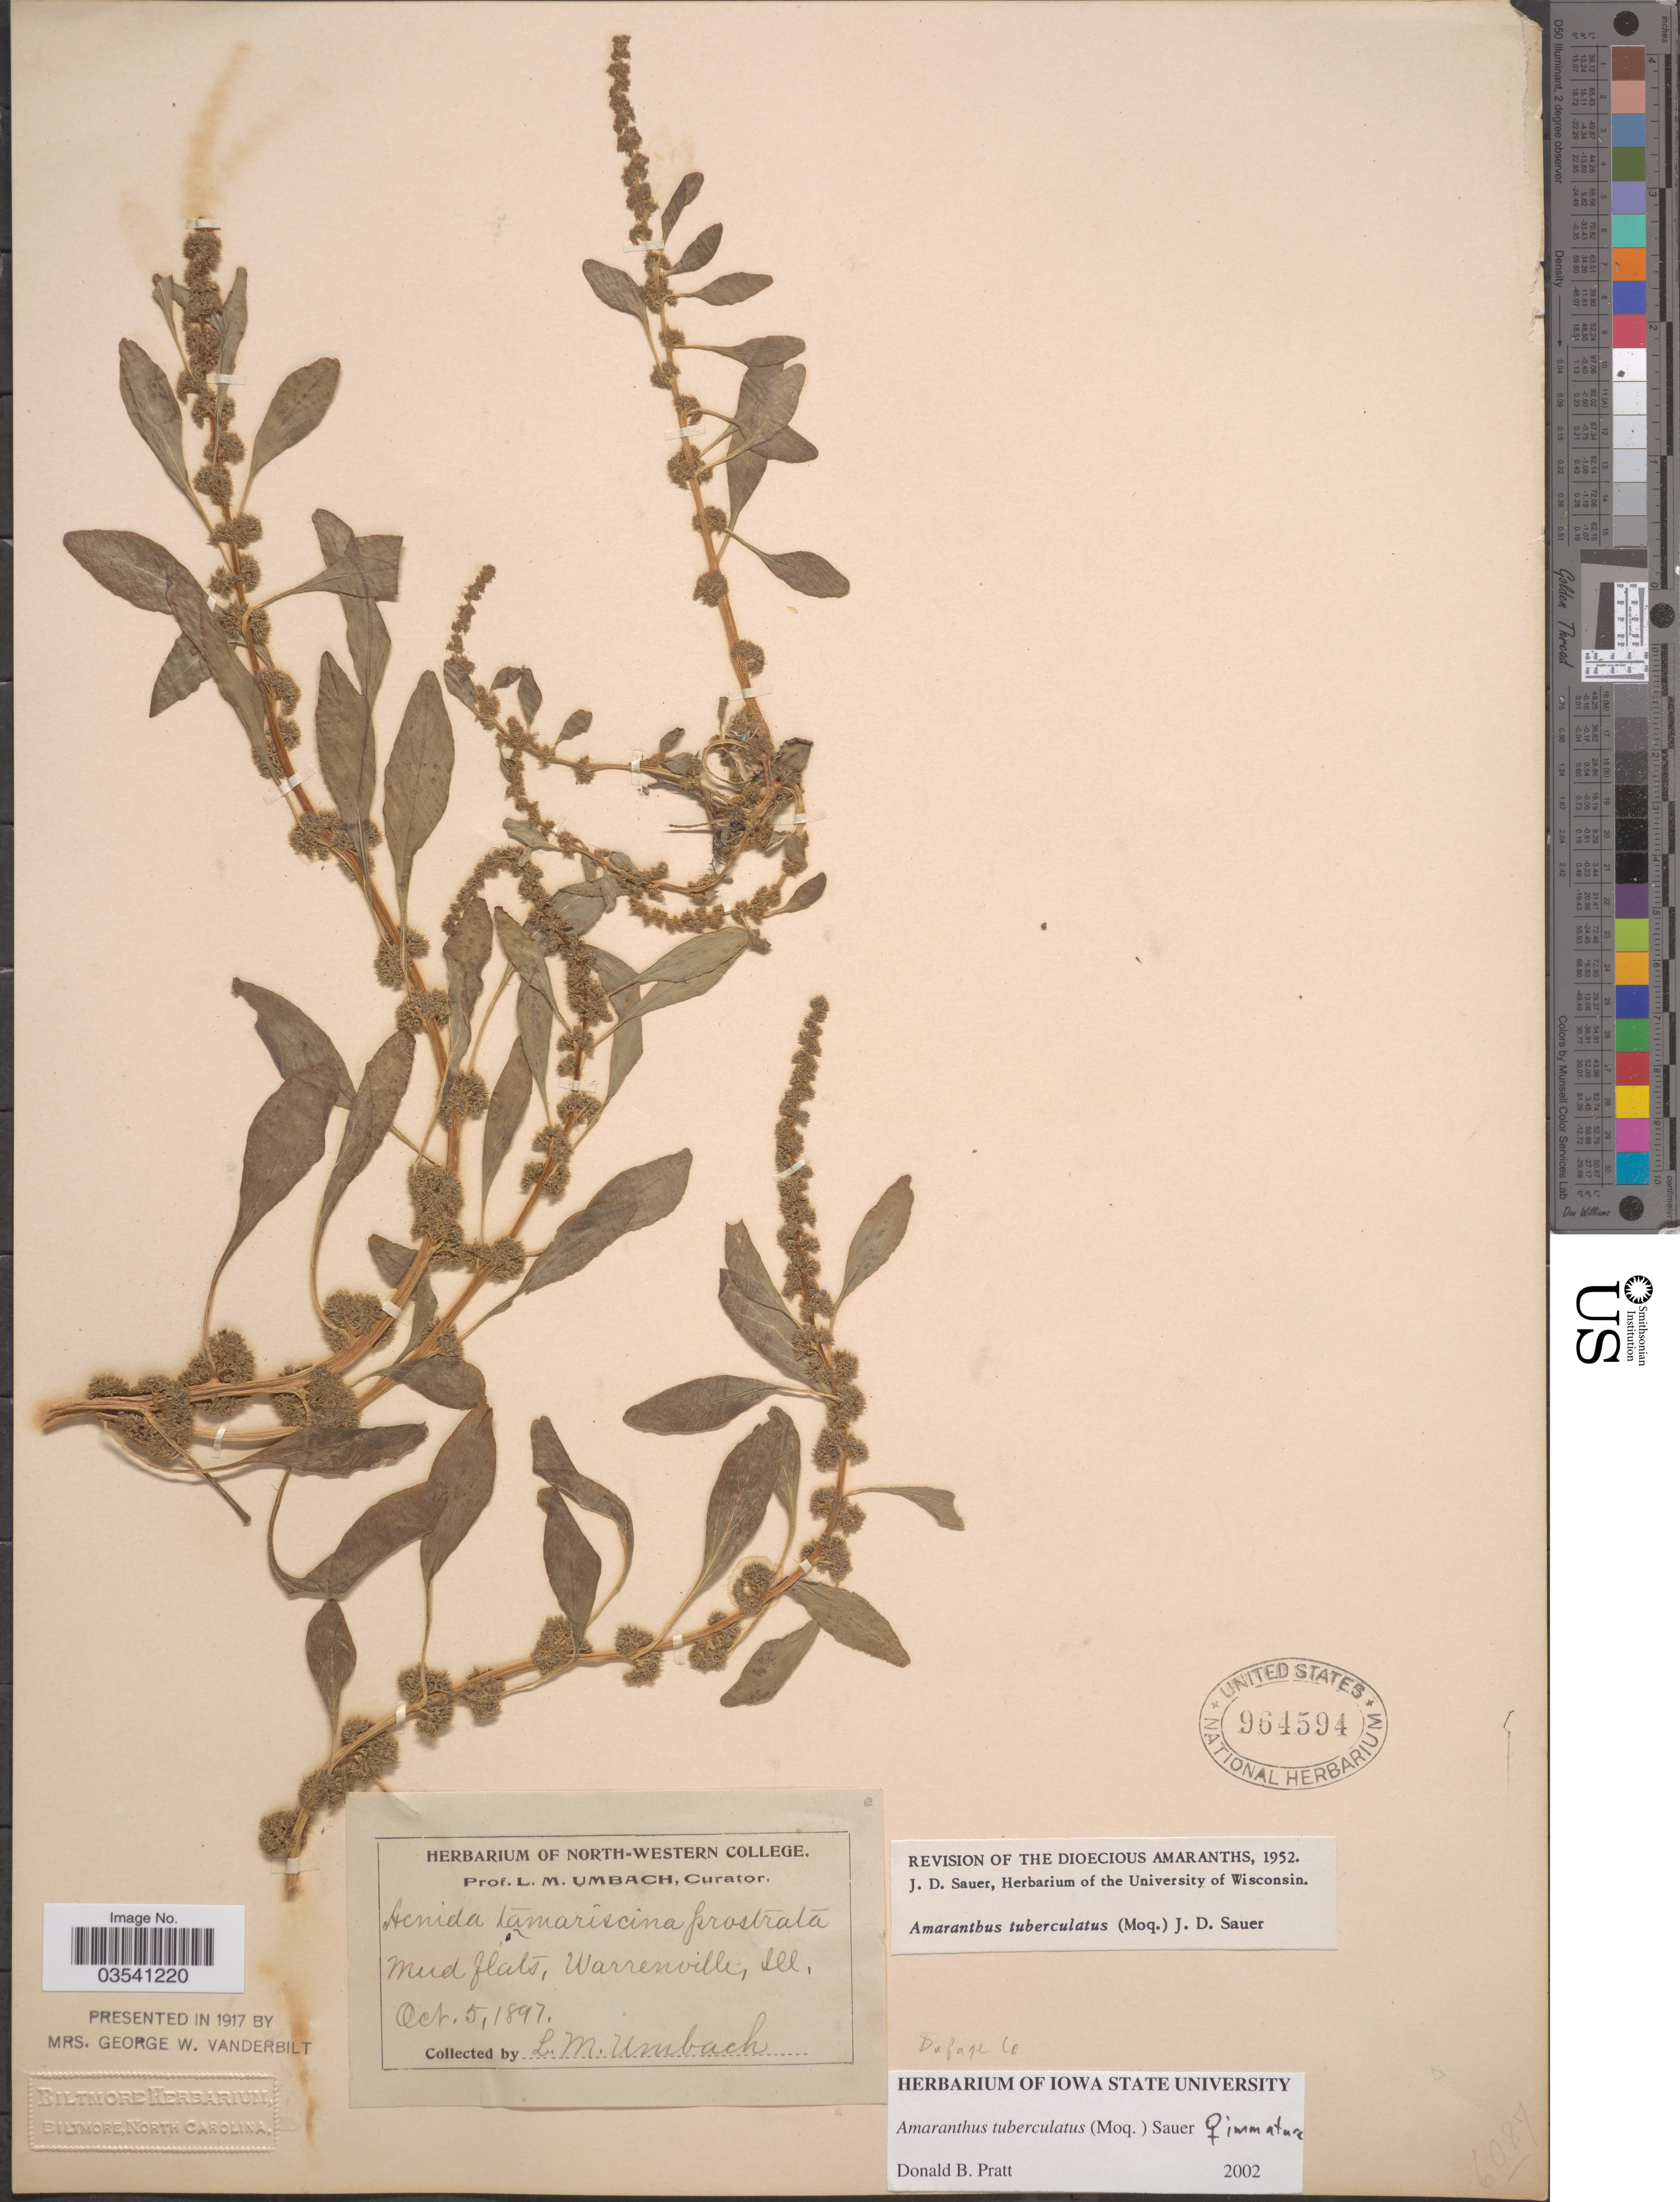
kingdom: Plantae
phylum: Tracheophyta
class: Magnoliopsida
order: Caryophyllales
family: Amaranthaceae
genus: Amaranthus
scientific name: Amaranthus tuberculatus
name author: (Moq.) J.D. Sauer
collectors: L. M. Umbach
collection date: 1897-10-05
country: United States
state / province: Illinois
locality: Mud flats, Warrenville. Dupage Co.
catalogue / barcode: US 964594